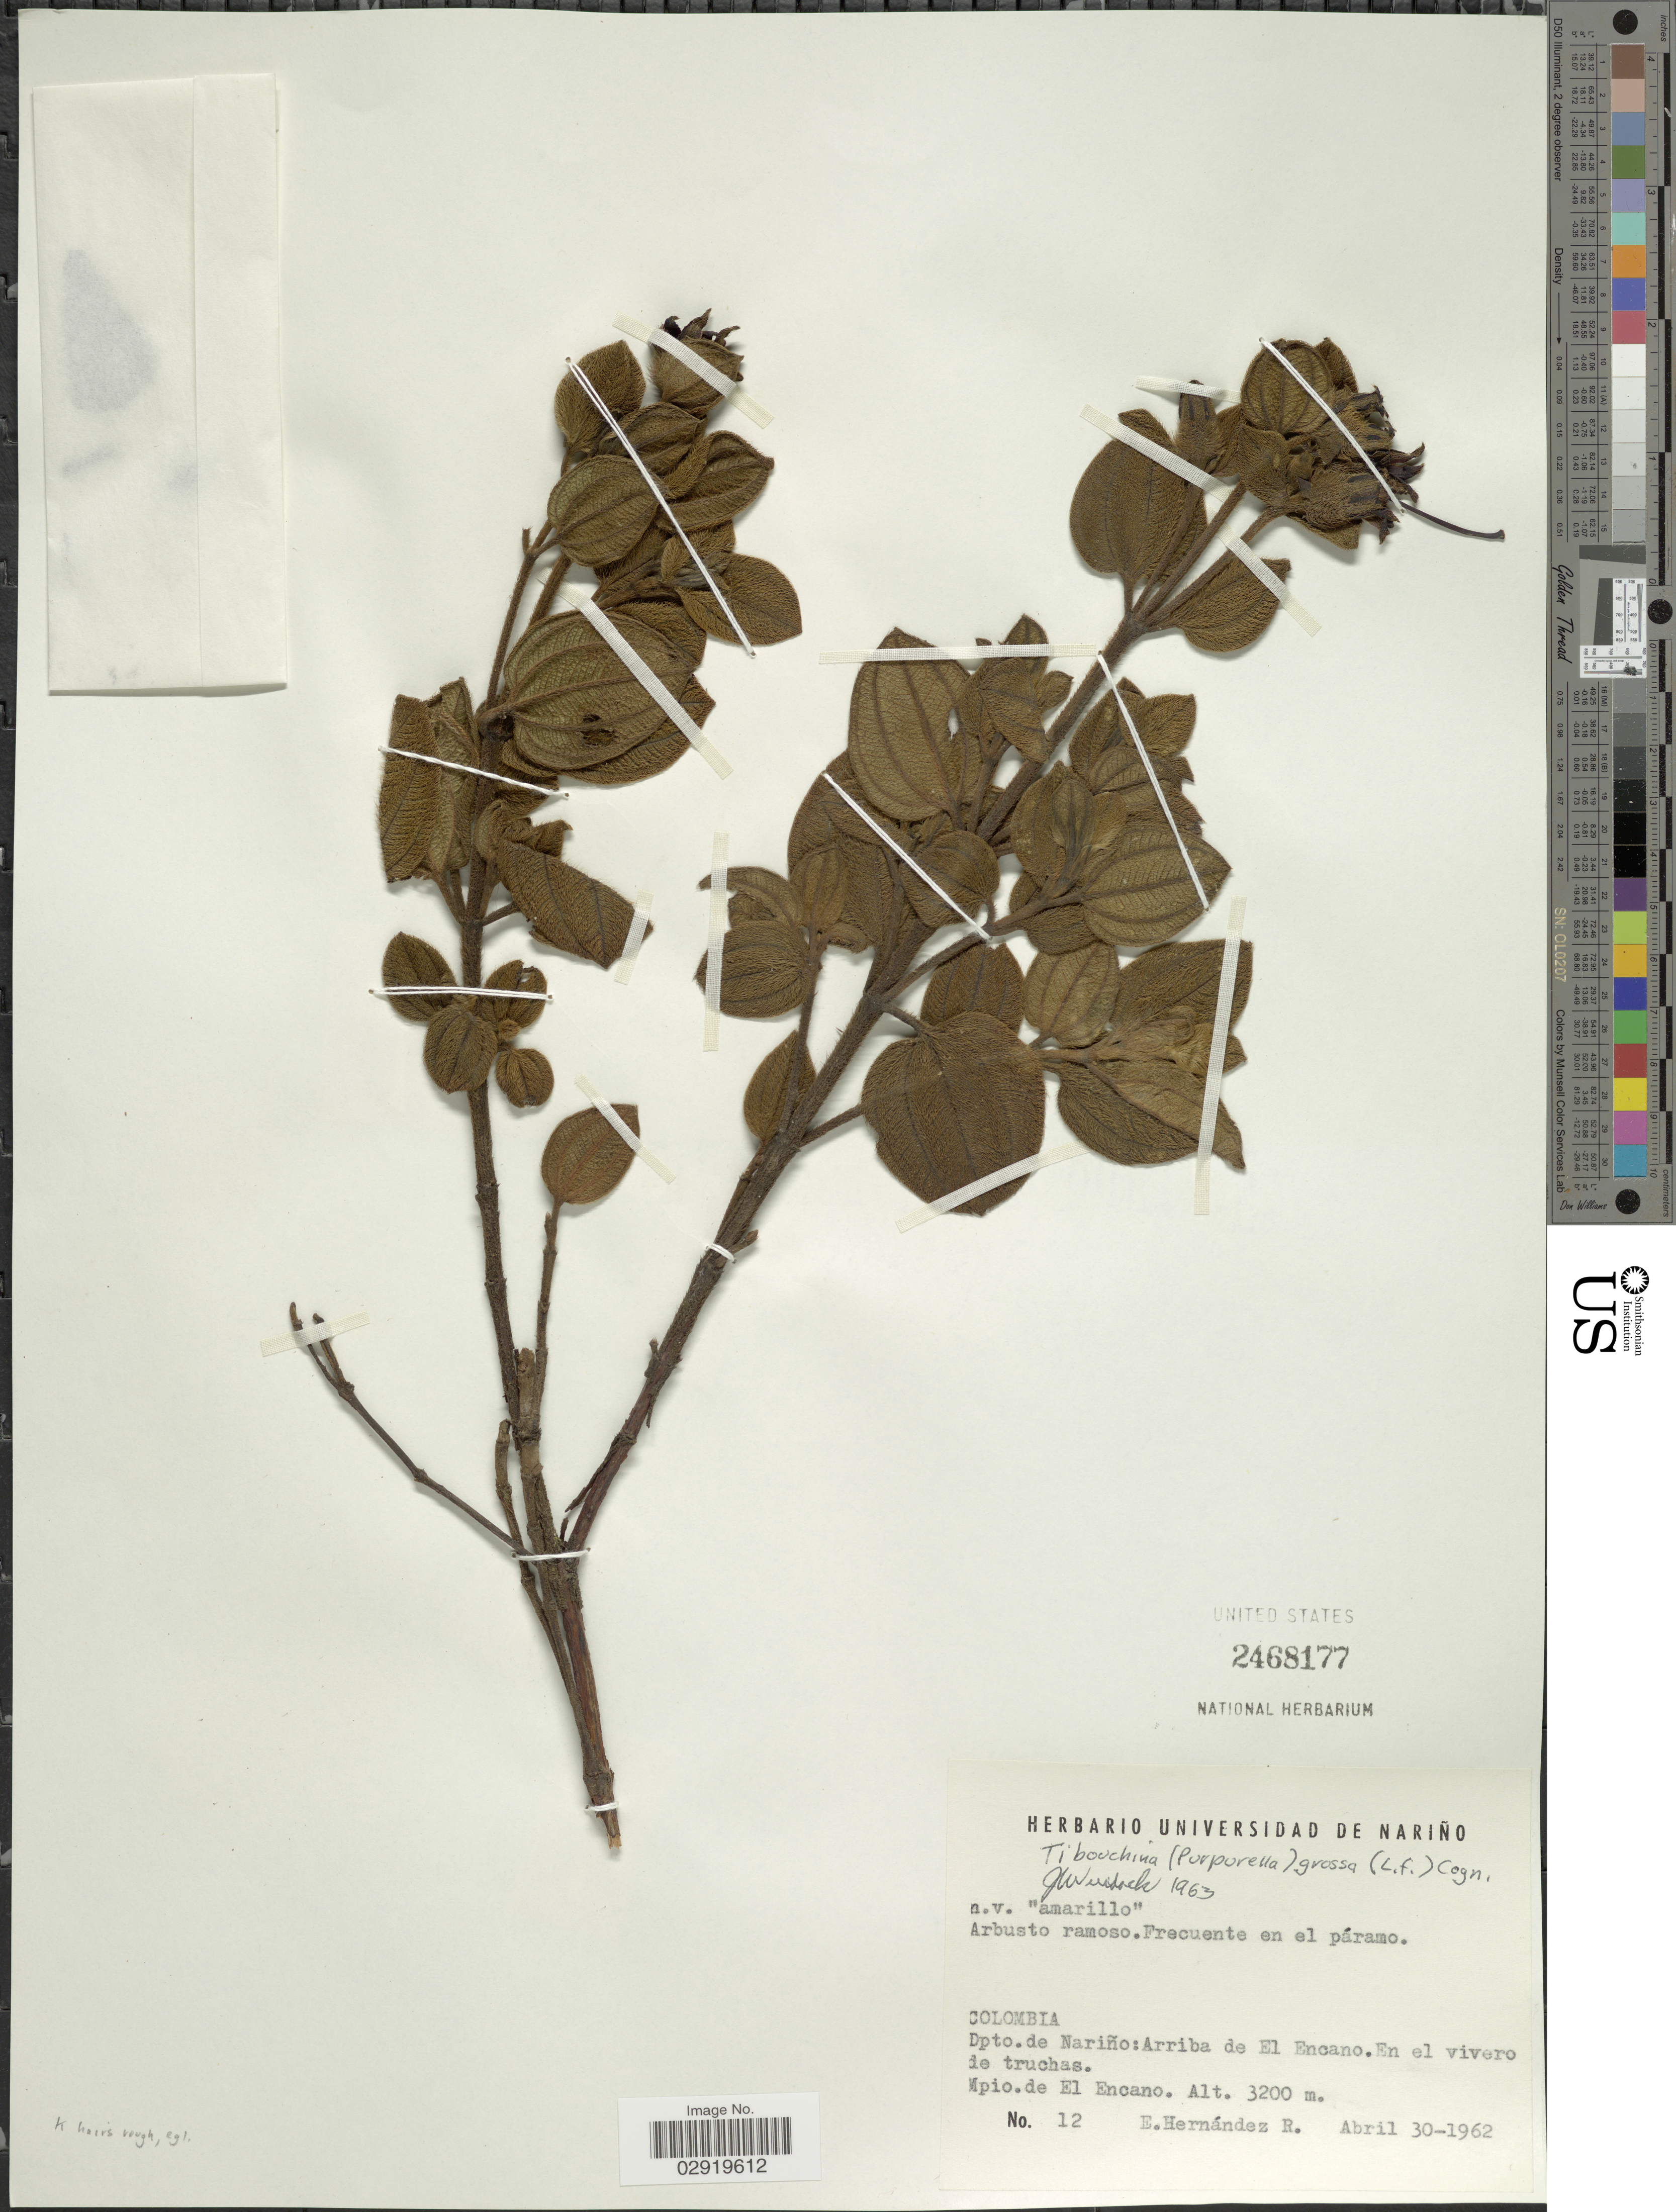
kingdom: Plantae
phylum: Tracheophyta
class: Magnoliopsida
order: Myrtales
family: Melastomataceae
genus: Chaetogastra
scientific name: Chaetogastra grossa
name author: (L. f.) P.J.F. Guim. & Michelang.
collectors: E. Hernández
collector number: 12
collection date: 1962-04-30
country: Colombia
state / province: Nariño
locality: Dpto. de Nariño: Arriba de El Encano. En el vivero de truchas. Mpio. de El Encano.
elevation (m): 3200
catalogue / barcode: US 2468177